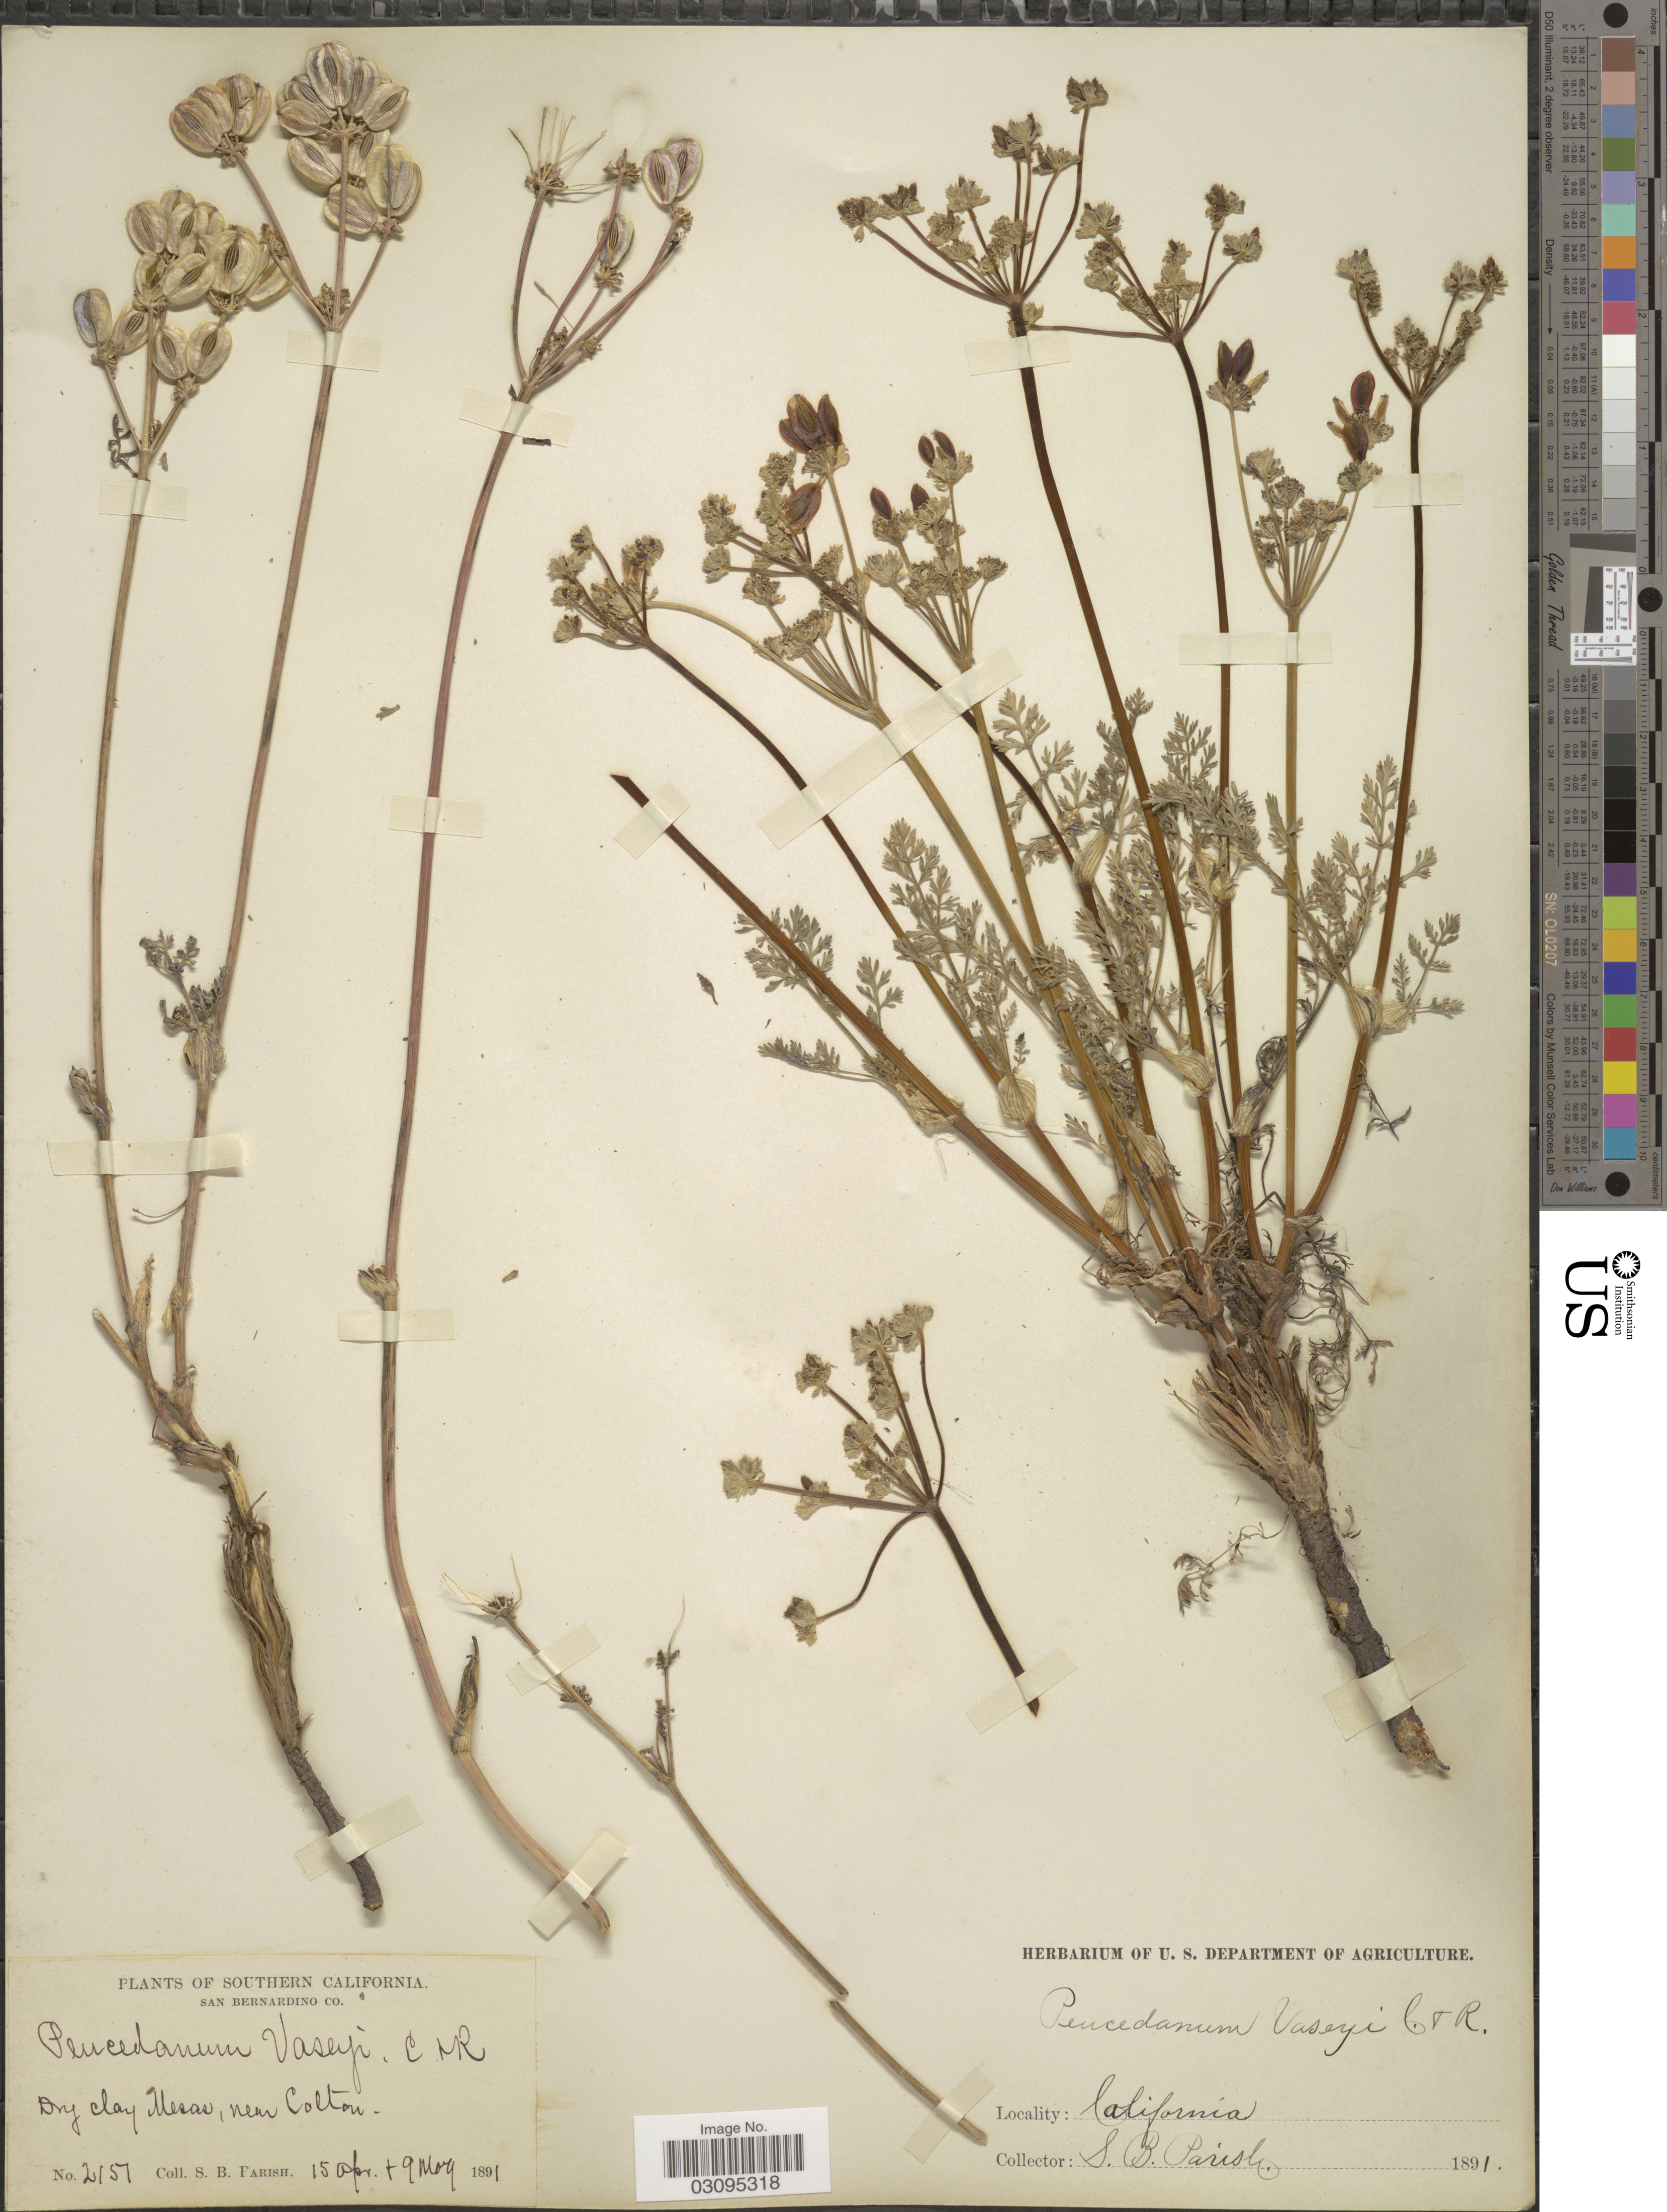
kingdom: Plantae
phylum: Tracheophyta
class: Magnoliopsida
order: Apiales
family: Apiaceae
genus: Lomatium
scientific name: Lomatium vaseyi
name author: (J.M. Coult. & Rose) J.M. Coult. & Rose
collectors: S. B. Parish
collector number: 2157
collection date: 1891-04-15/1891-05-09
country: United States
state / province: California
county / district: San Bernardino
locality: Southern California, San Bernardino Co., Dry clay Mesas, near Colton.